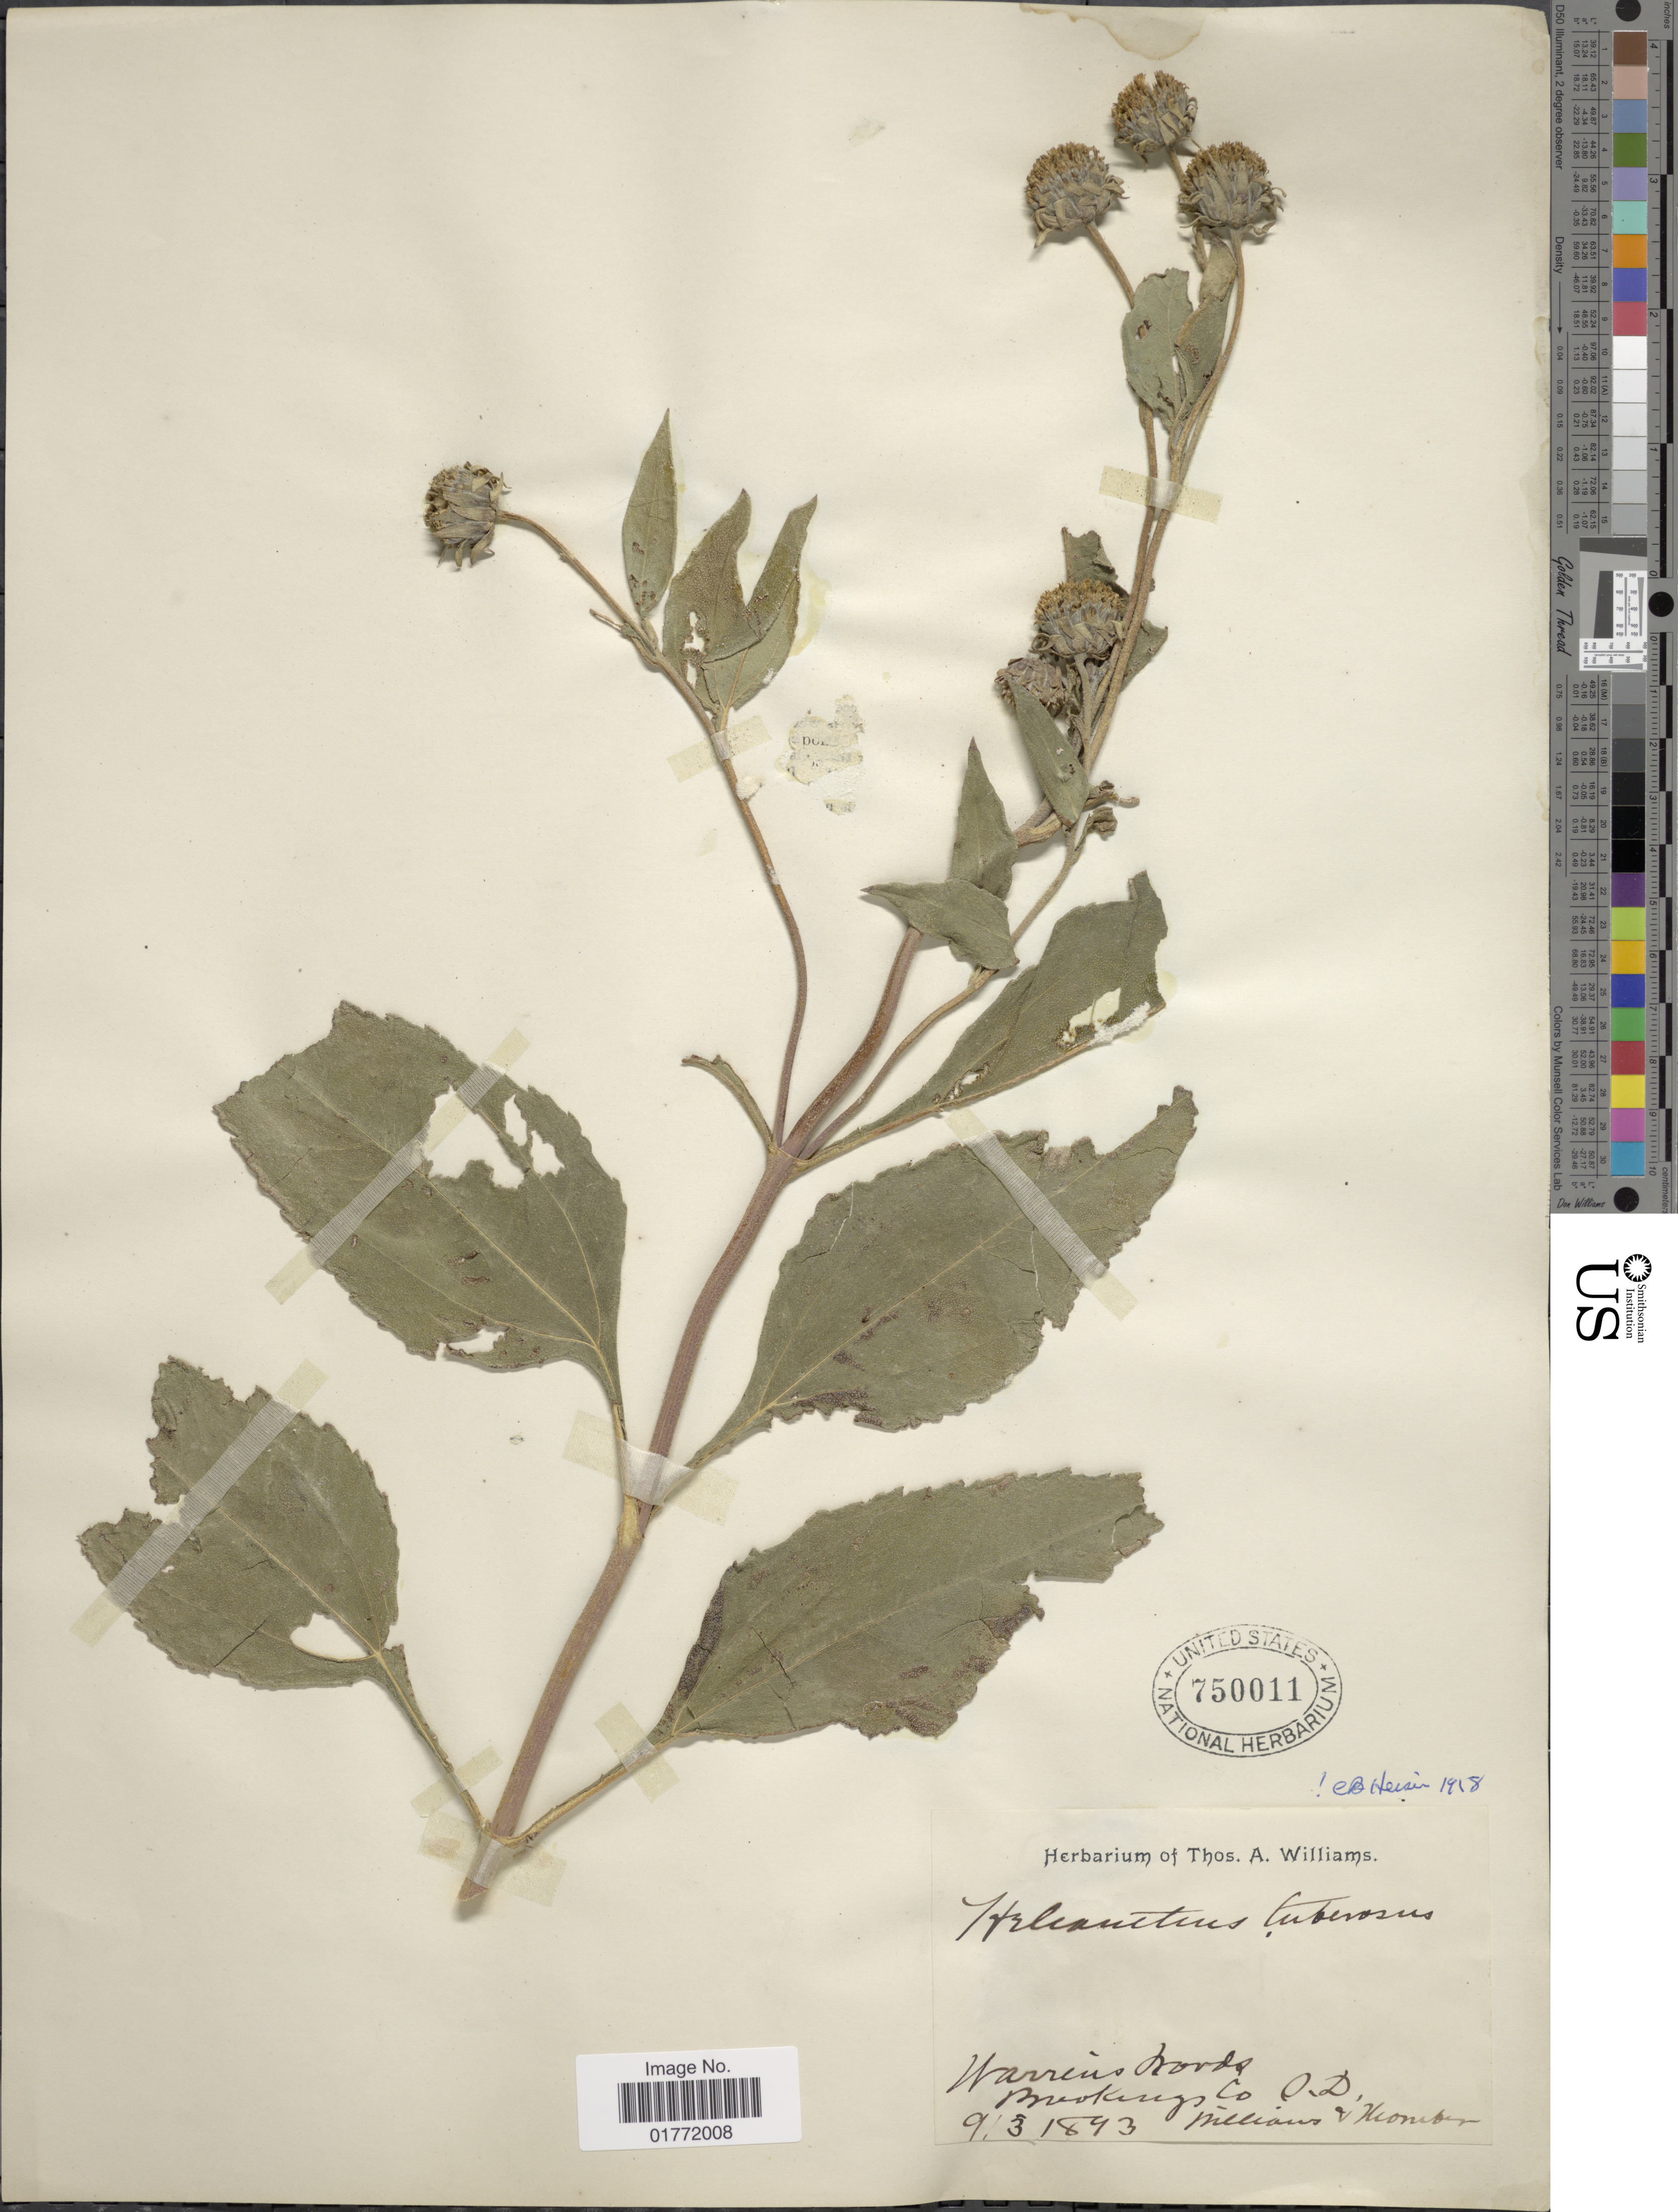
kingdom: Plantae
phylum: Tracheophyta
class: Magnoliopsida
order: Asterales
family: Asteraceae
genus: Helianthus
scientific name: Helianthus tuberosus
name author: L.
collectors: T. A. Williams & -. Thornber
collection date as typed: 9/3 1893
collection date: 1893-09-03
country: United States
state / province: South Dakota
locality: Warrens Woods, Brookings Co, S.D.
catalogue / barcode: US 750011